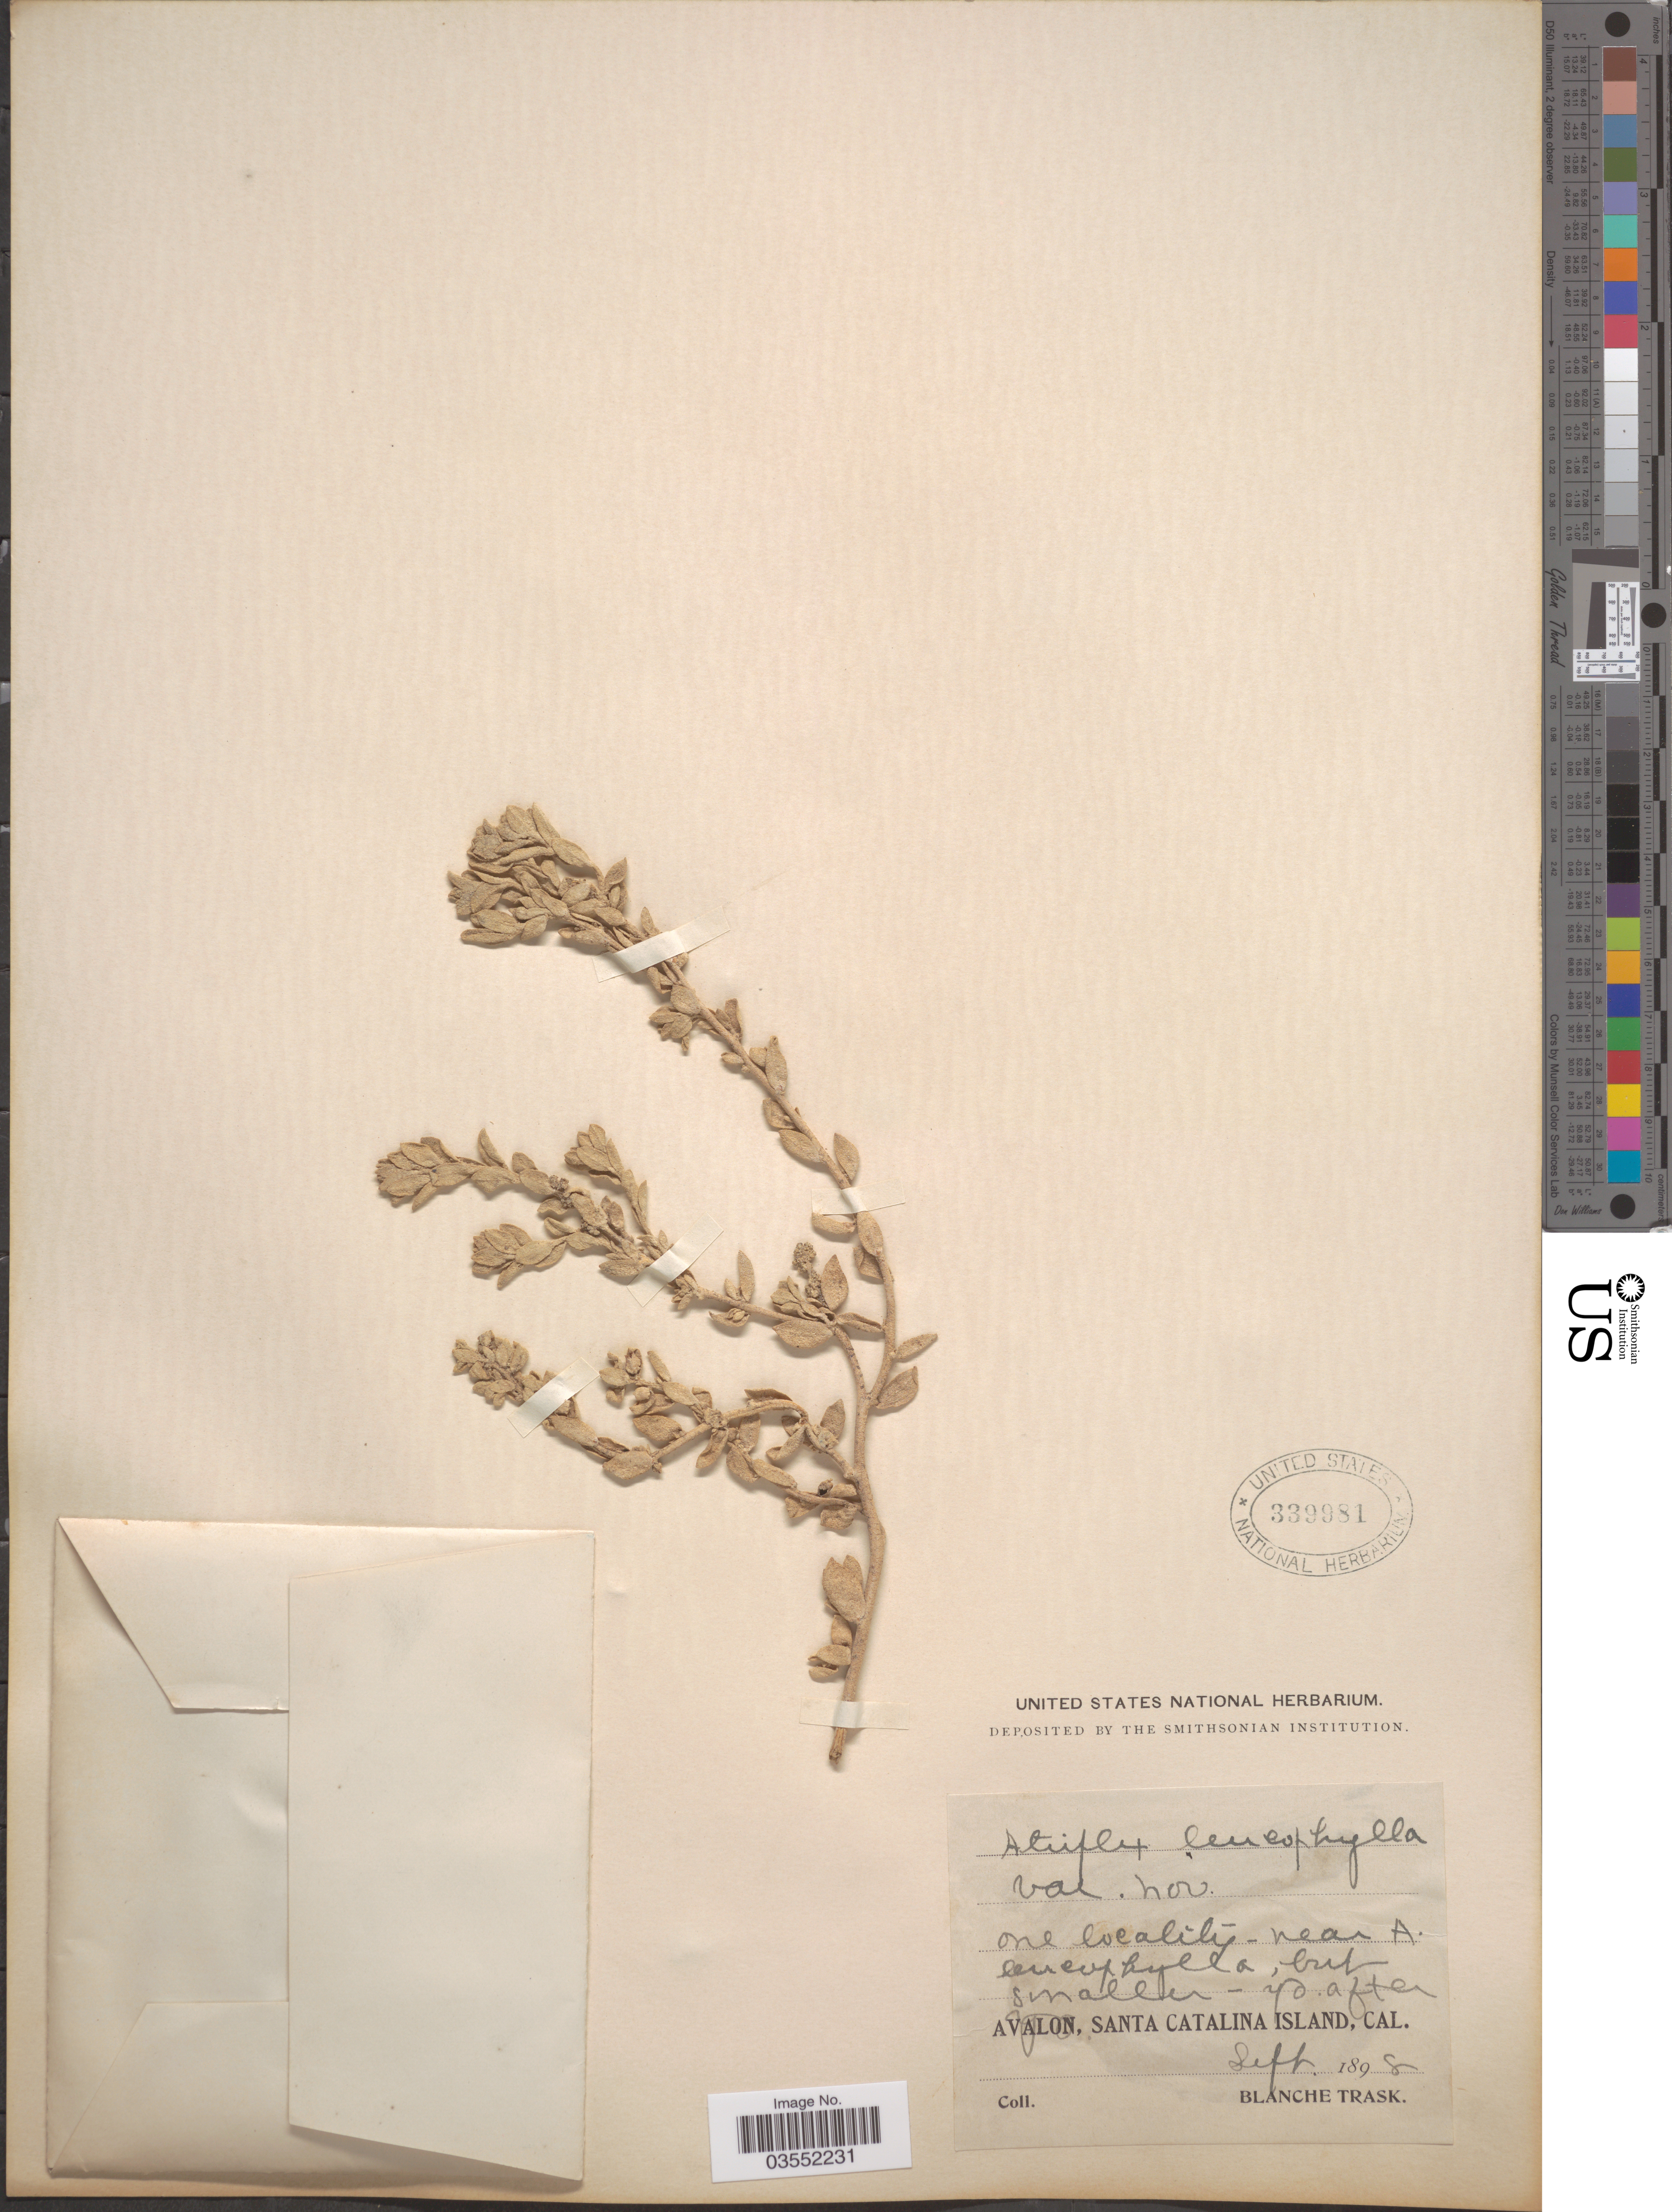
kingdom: Plantae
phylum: Tracheophyta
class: Magnoliopsida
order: Caryophyllales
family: Amaranthaceae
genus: Atriplex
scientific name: Atriplex leucophylla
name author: (Moq.) D. Dietr.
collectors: B. Trask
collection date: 1898-09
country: United States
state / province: California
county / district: Los Angeles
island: Santa Catalina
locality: Avalon, Santa Catalina Island.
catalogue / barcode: US 339981